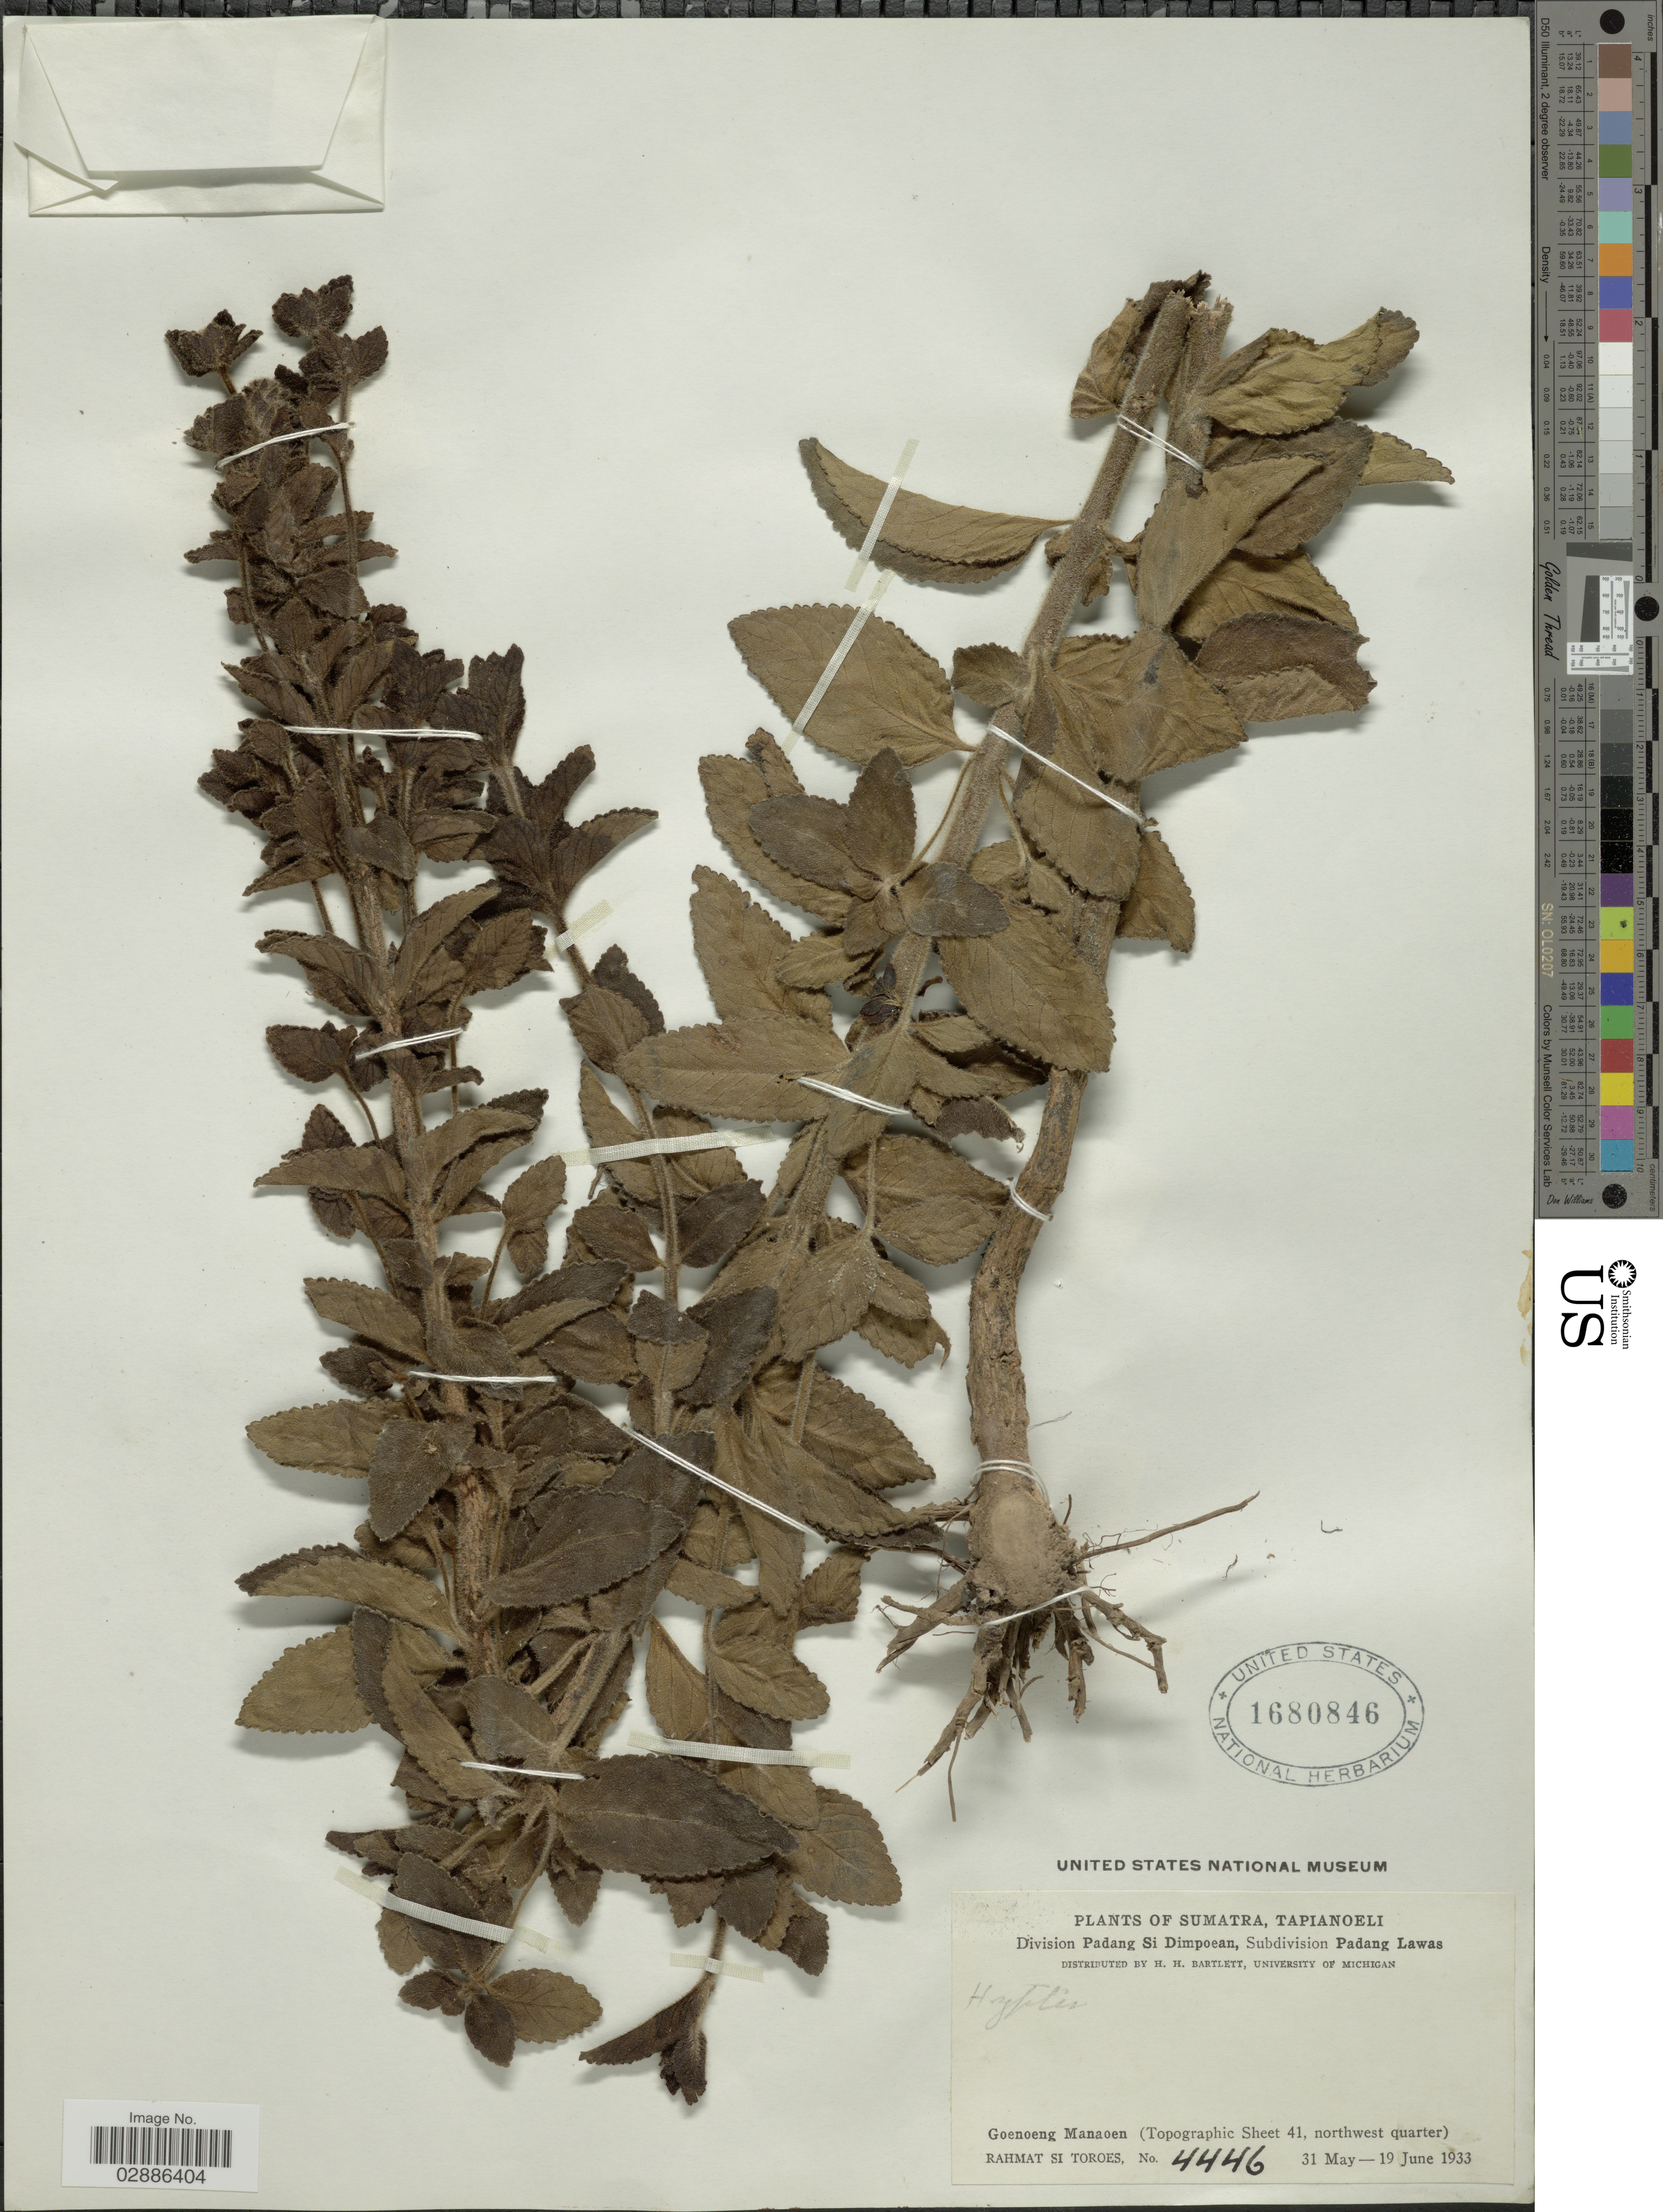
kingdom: Plantae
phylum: Tracheophyta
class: Magnoliopsida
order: Lamiales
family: Lamiaceae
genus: Hyptis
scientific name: Hyptis sp.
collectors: Rahmat Si Boeea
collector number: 4446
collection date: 1933-05-31/1933-06-19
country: Indonesia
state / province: Sumatra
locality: Tapianoeli, Division Padang Si Dimpoean, Subdivision Padang Lawas, Goenoeng Manaoen (Topographic Sheet 41, northwest quarter).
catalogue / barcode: US 1680846